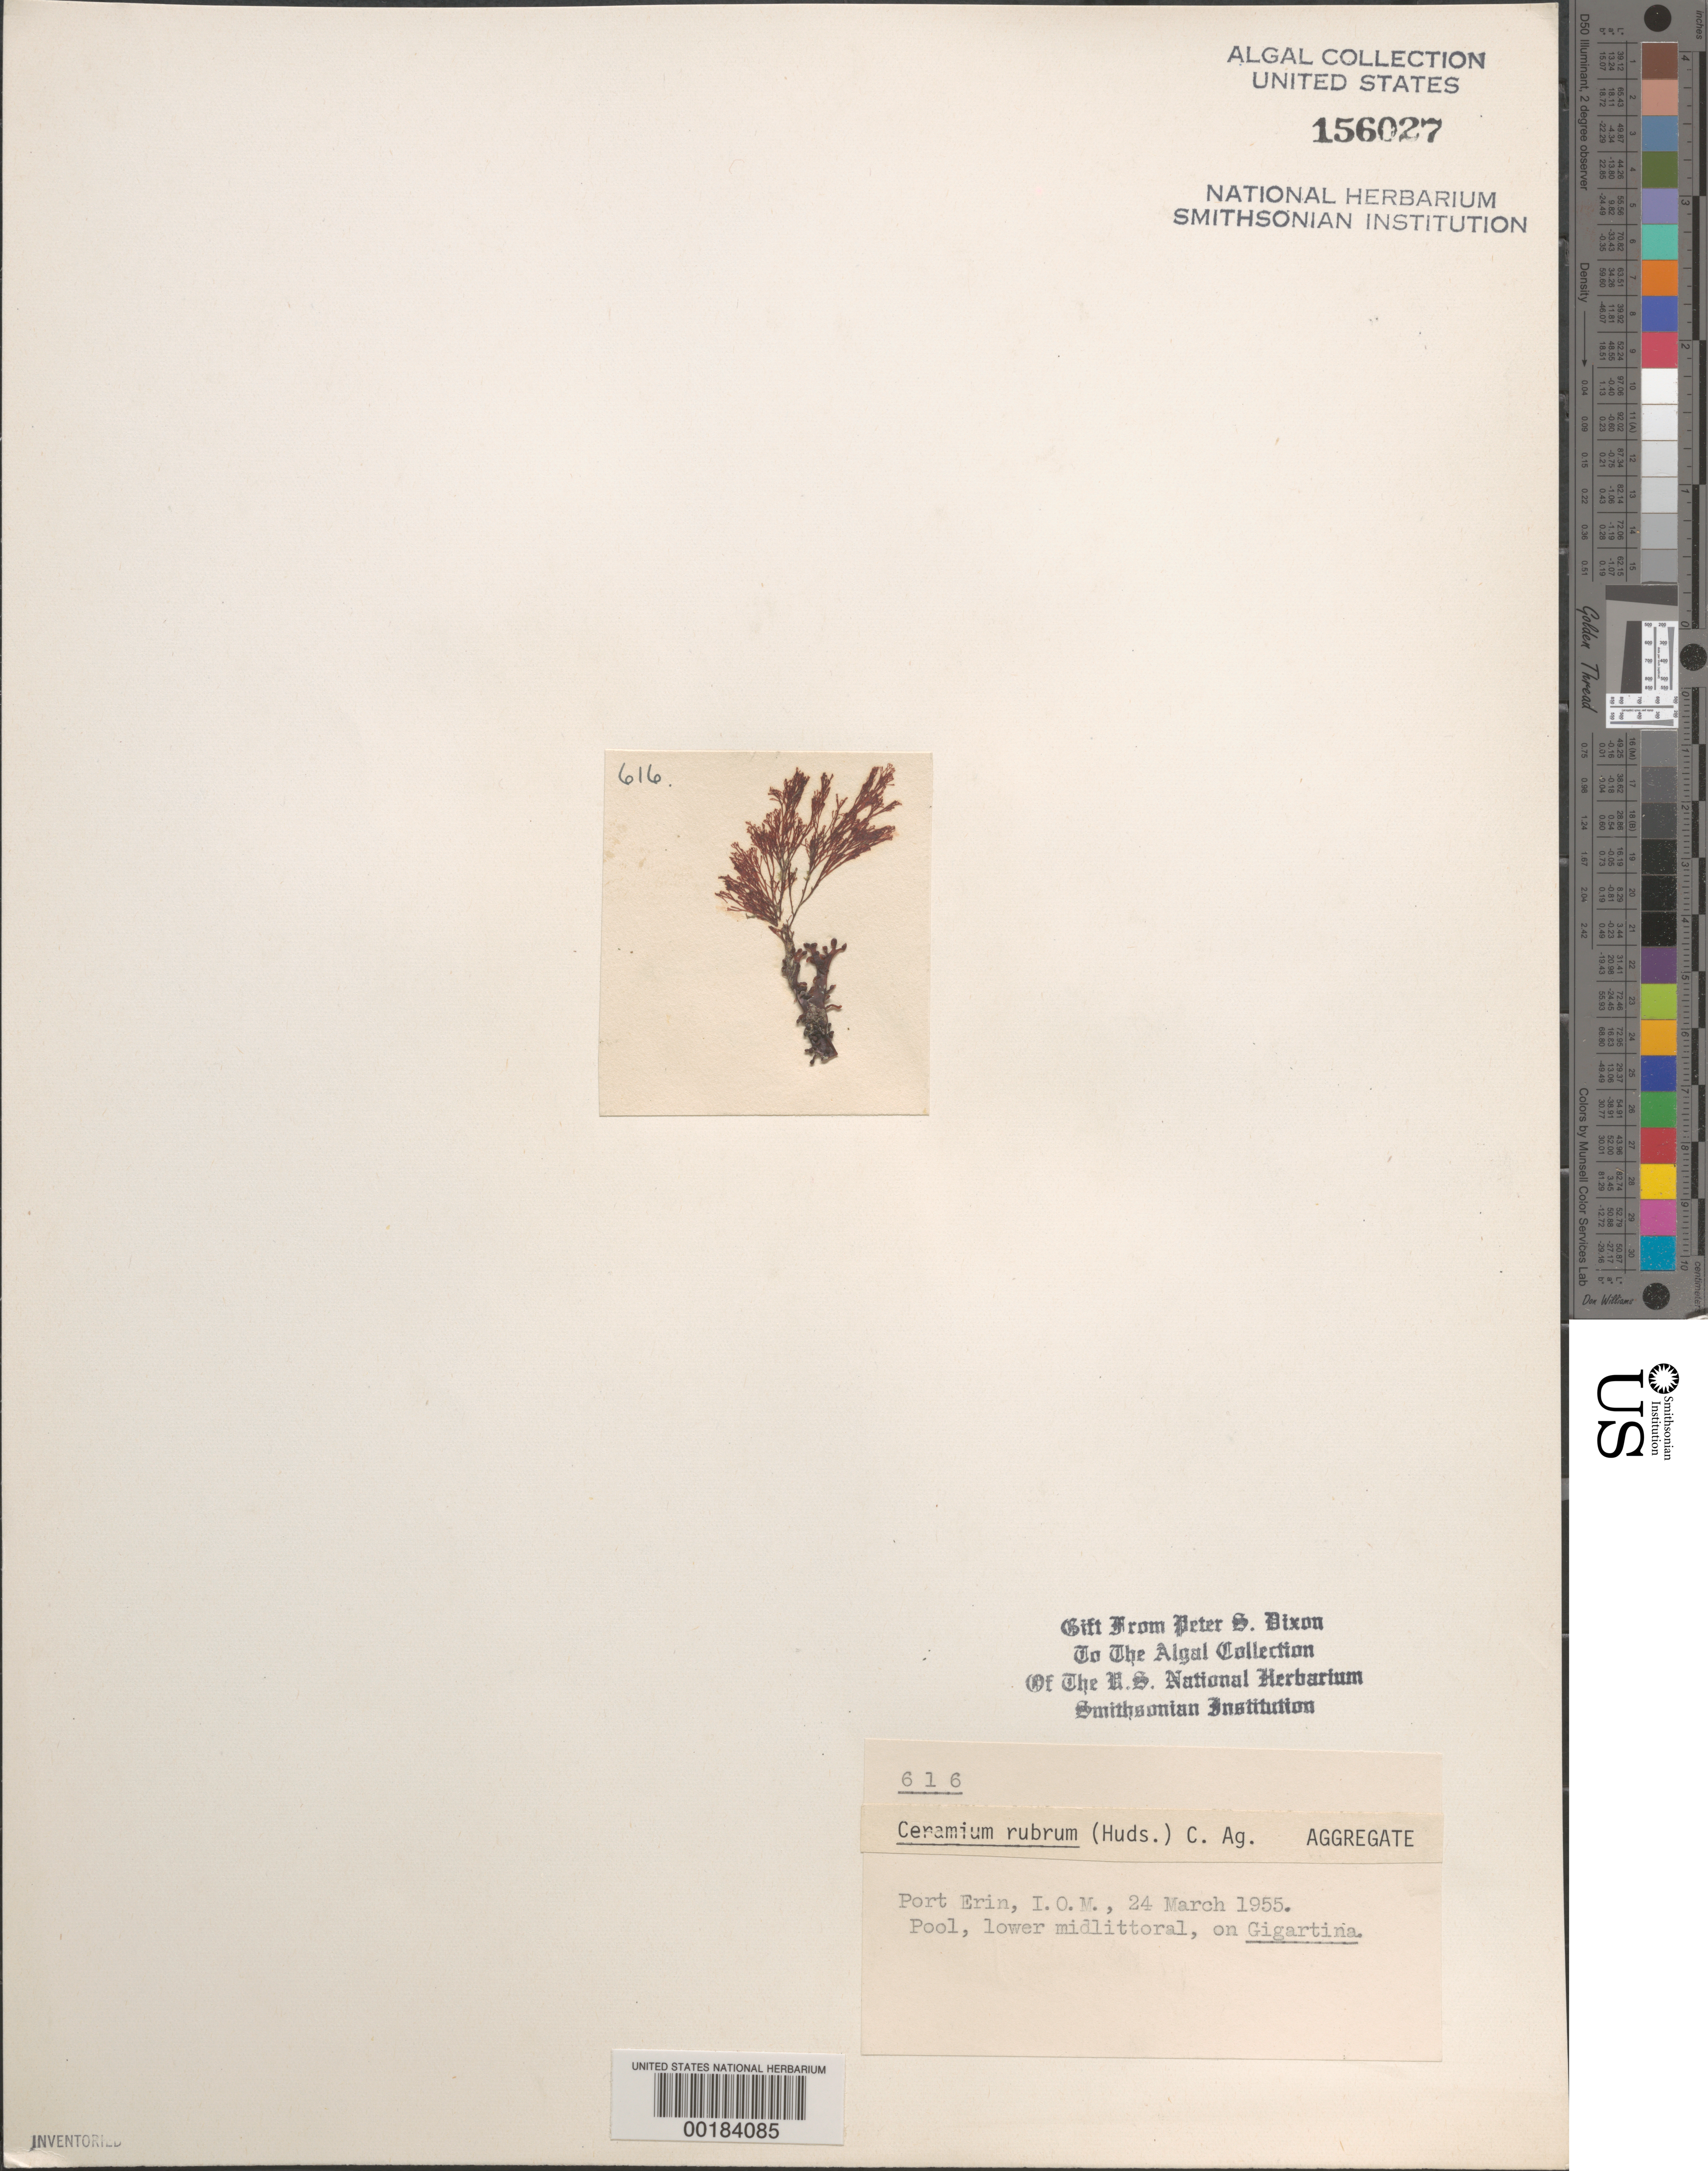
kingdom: Plantae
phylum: Rhodophyta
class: Florideophyceae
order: Ceramiales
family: Ceramiaceae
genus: Ceramium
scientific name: Ceramium rubrum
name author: C. Agardh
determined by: Dixon, P. S.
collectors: P. S. Dixon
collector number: PSD 616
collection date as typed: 24 Mar 1955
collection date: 1955-03-24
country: United Kingdom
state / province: England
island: Isle of Man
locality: Port Erin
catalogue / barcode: US 156027